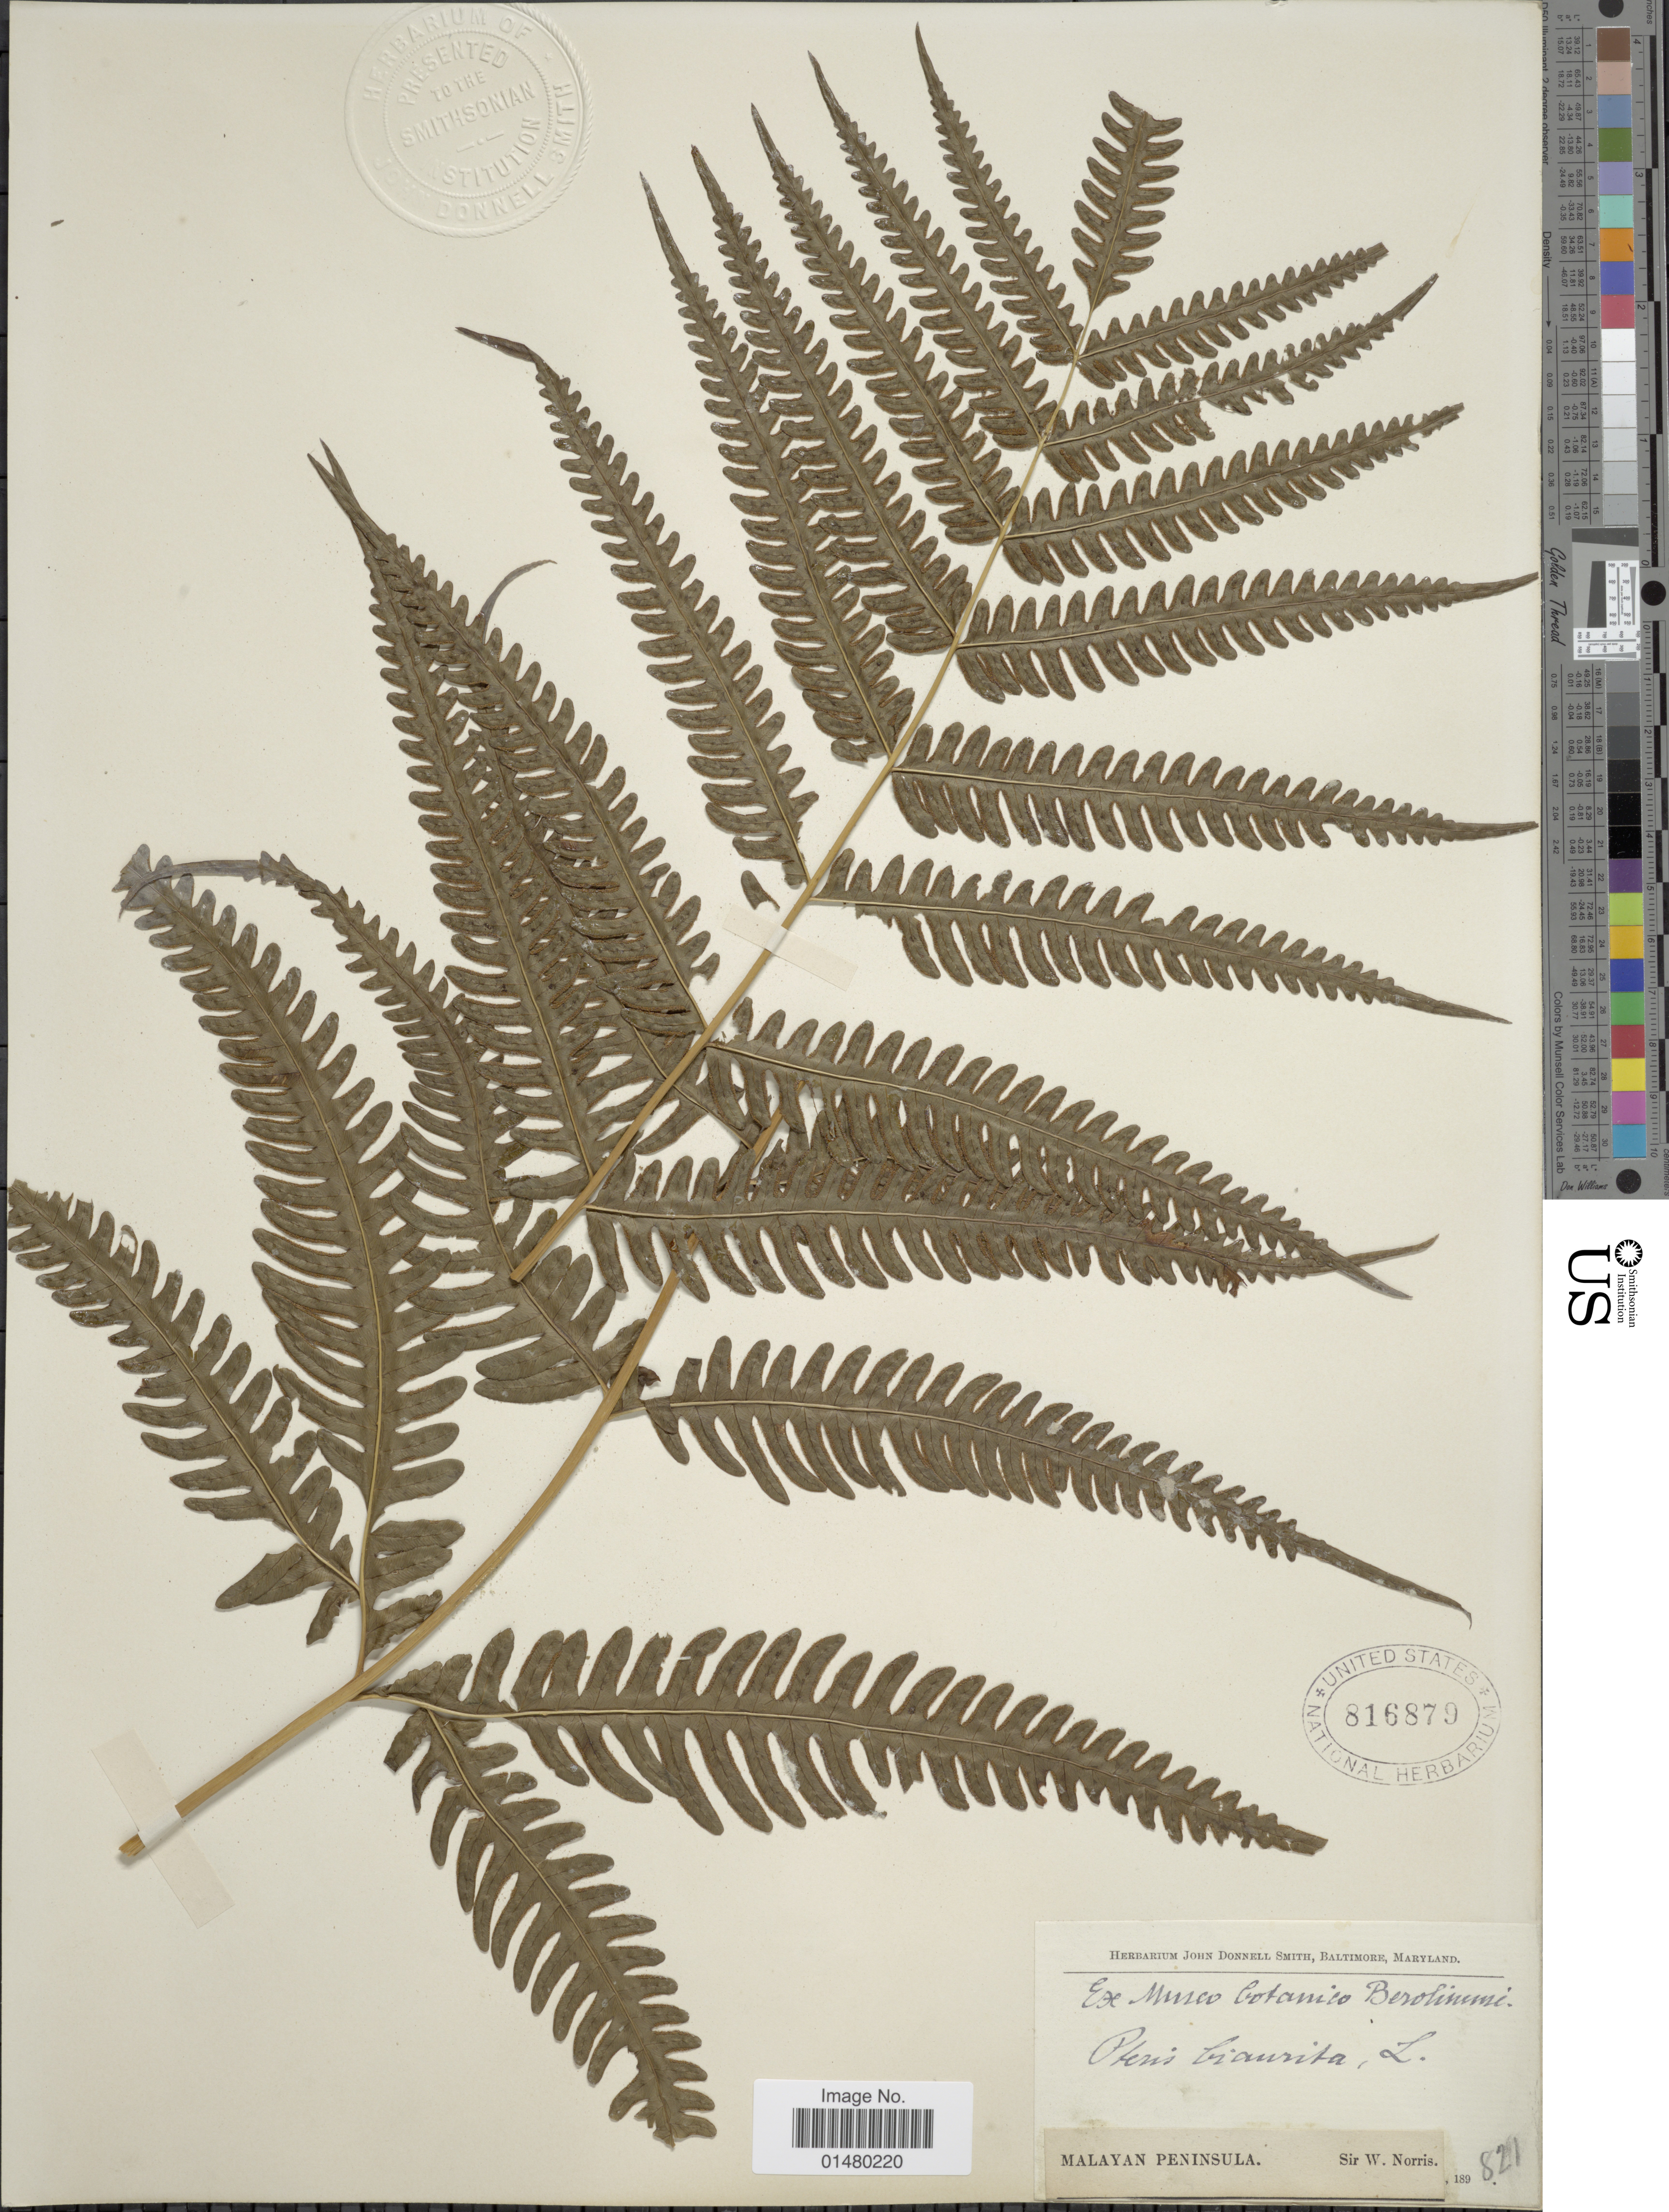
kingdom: Plantae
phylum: Tracheophyta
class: Polypodiopsida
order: Polypodiales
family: Pteridaceae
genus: Pteris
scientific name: Pteris biaurita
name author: L.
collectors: W. Norris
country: Malaysia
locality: Malayan Peninsula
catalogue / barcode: US 816879